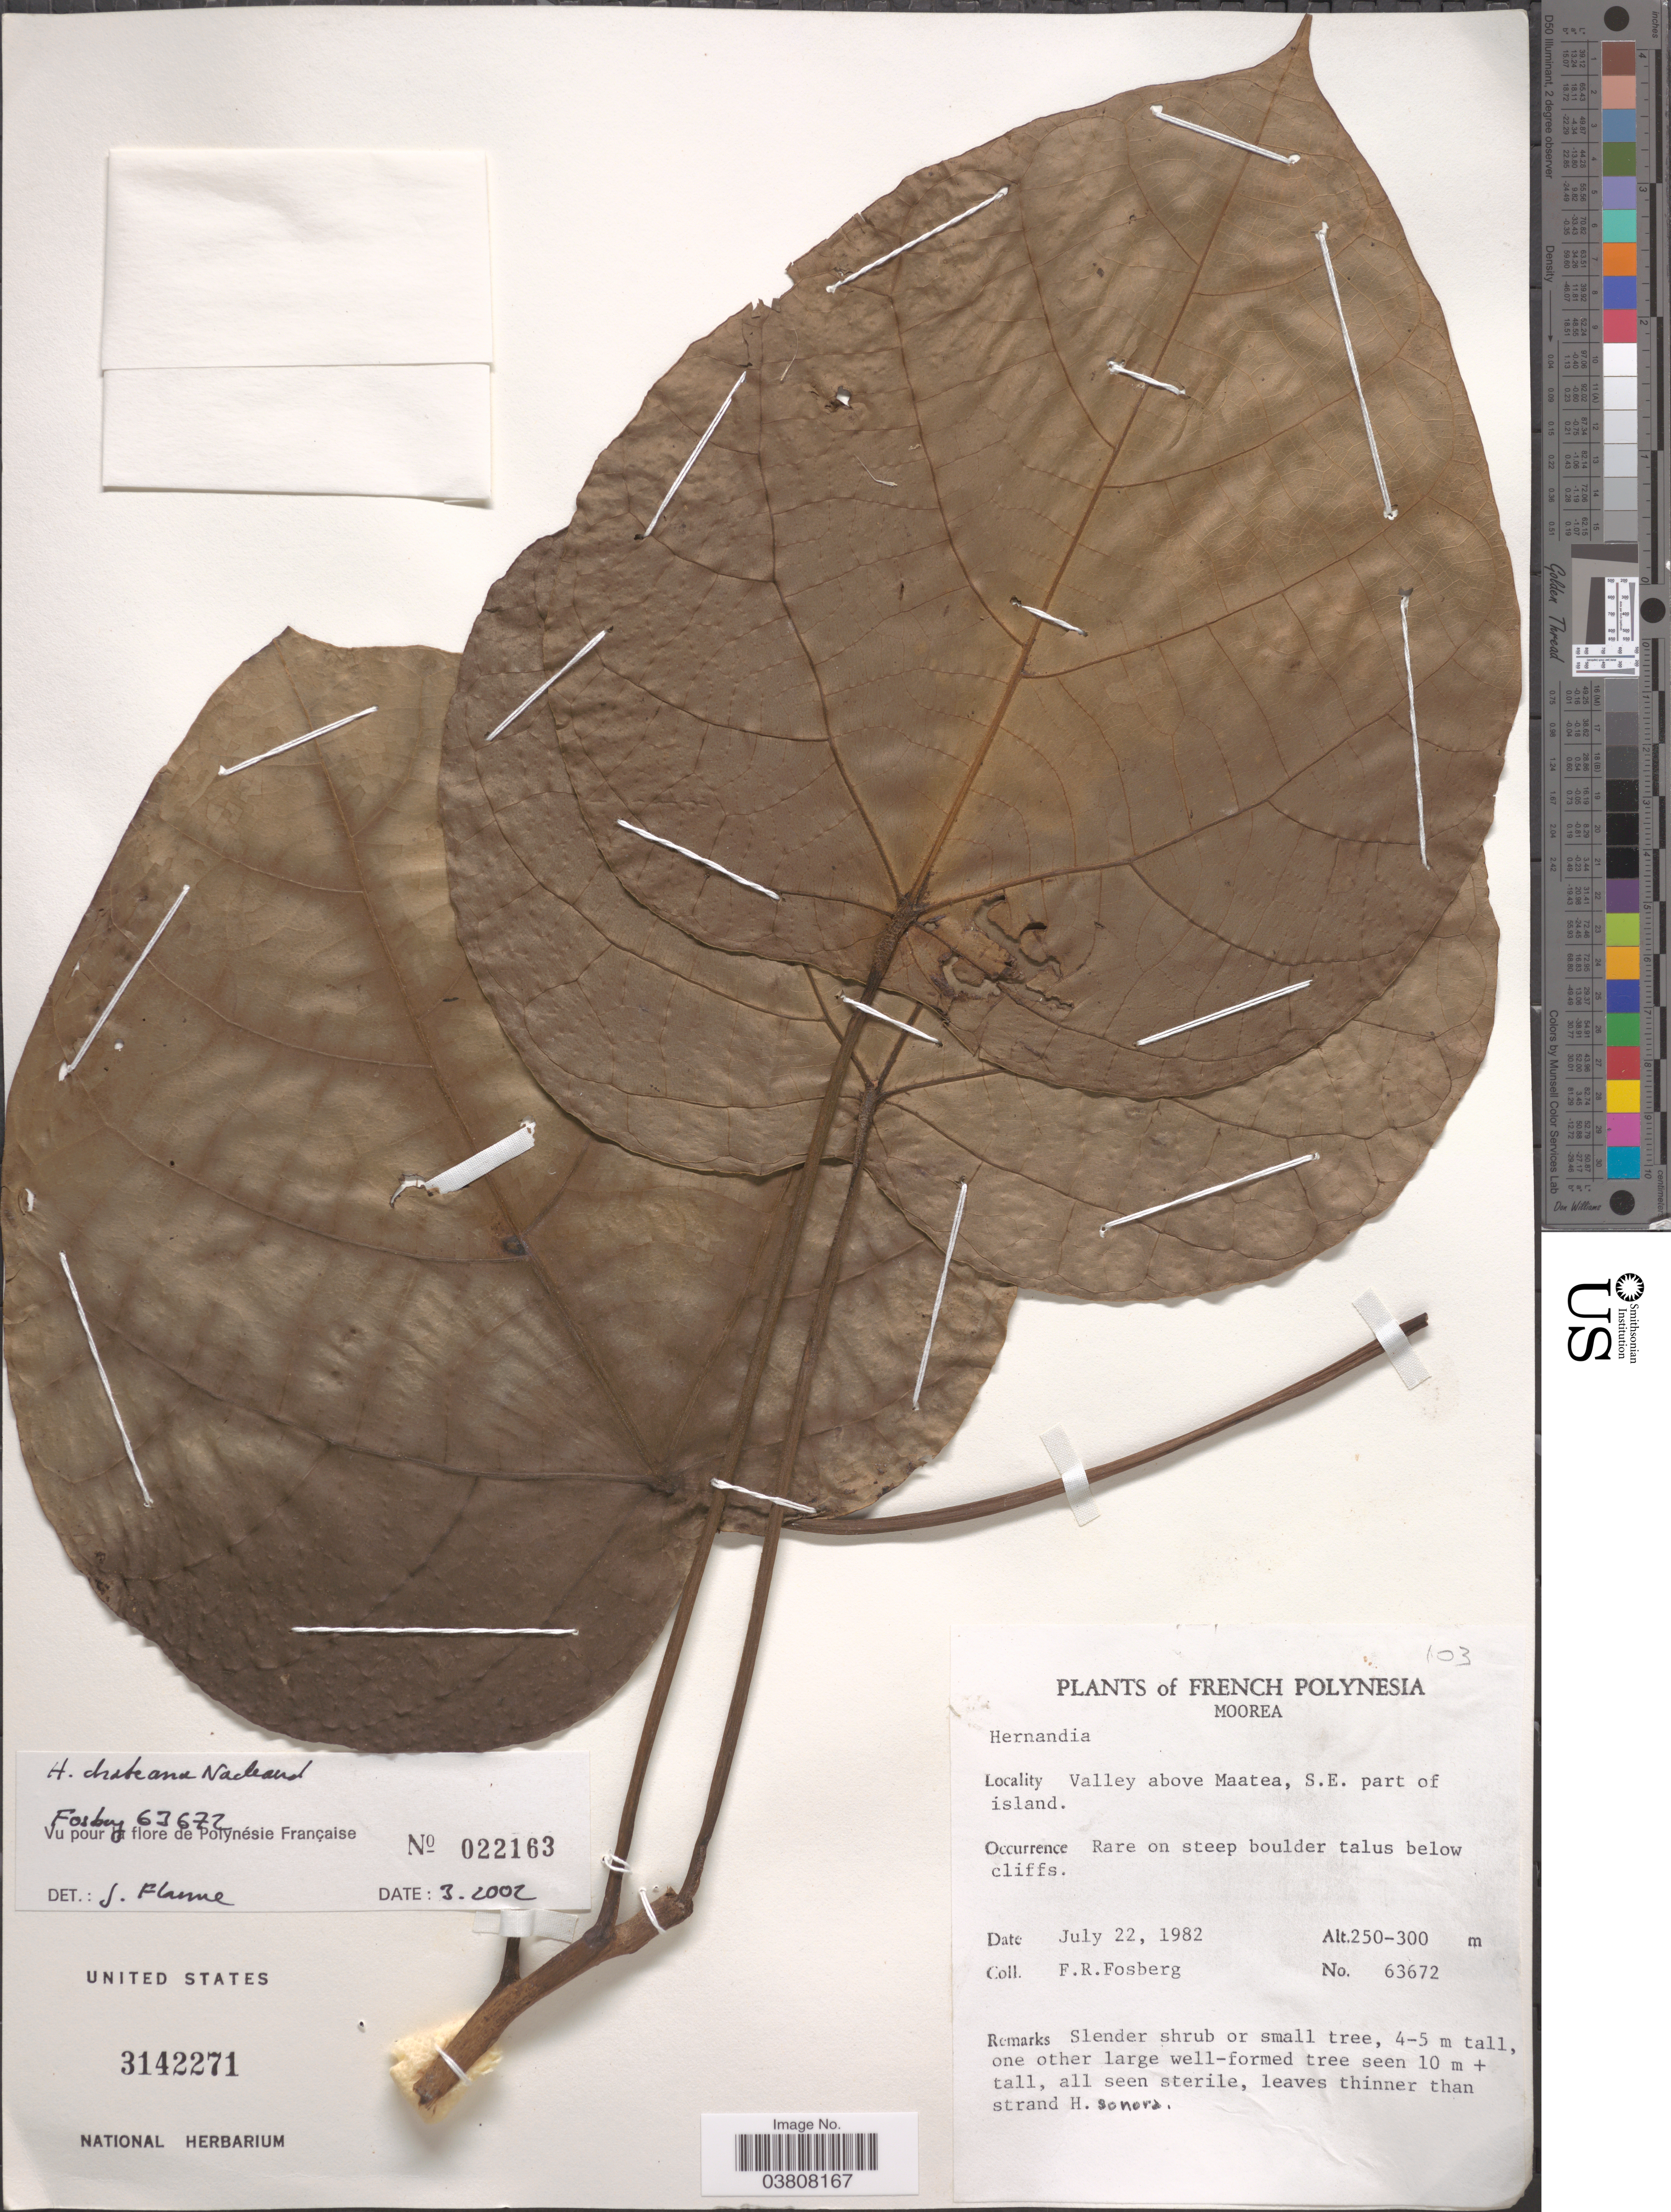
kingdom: Plantae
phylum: Tracheophyta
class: Magnoliopsida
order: Laurales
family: Hernandiaceae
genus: Hernandia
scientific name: Hernandia drakeana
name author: Nadeaud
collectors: F. R. Fosberg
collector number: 63672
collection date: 1982-07-22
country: French Polynesia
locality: Moorea. Valley above Maatea, S.E. part of island.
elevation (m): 250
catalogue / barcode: US 3142271